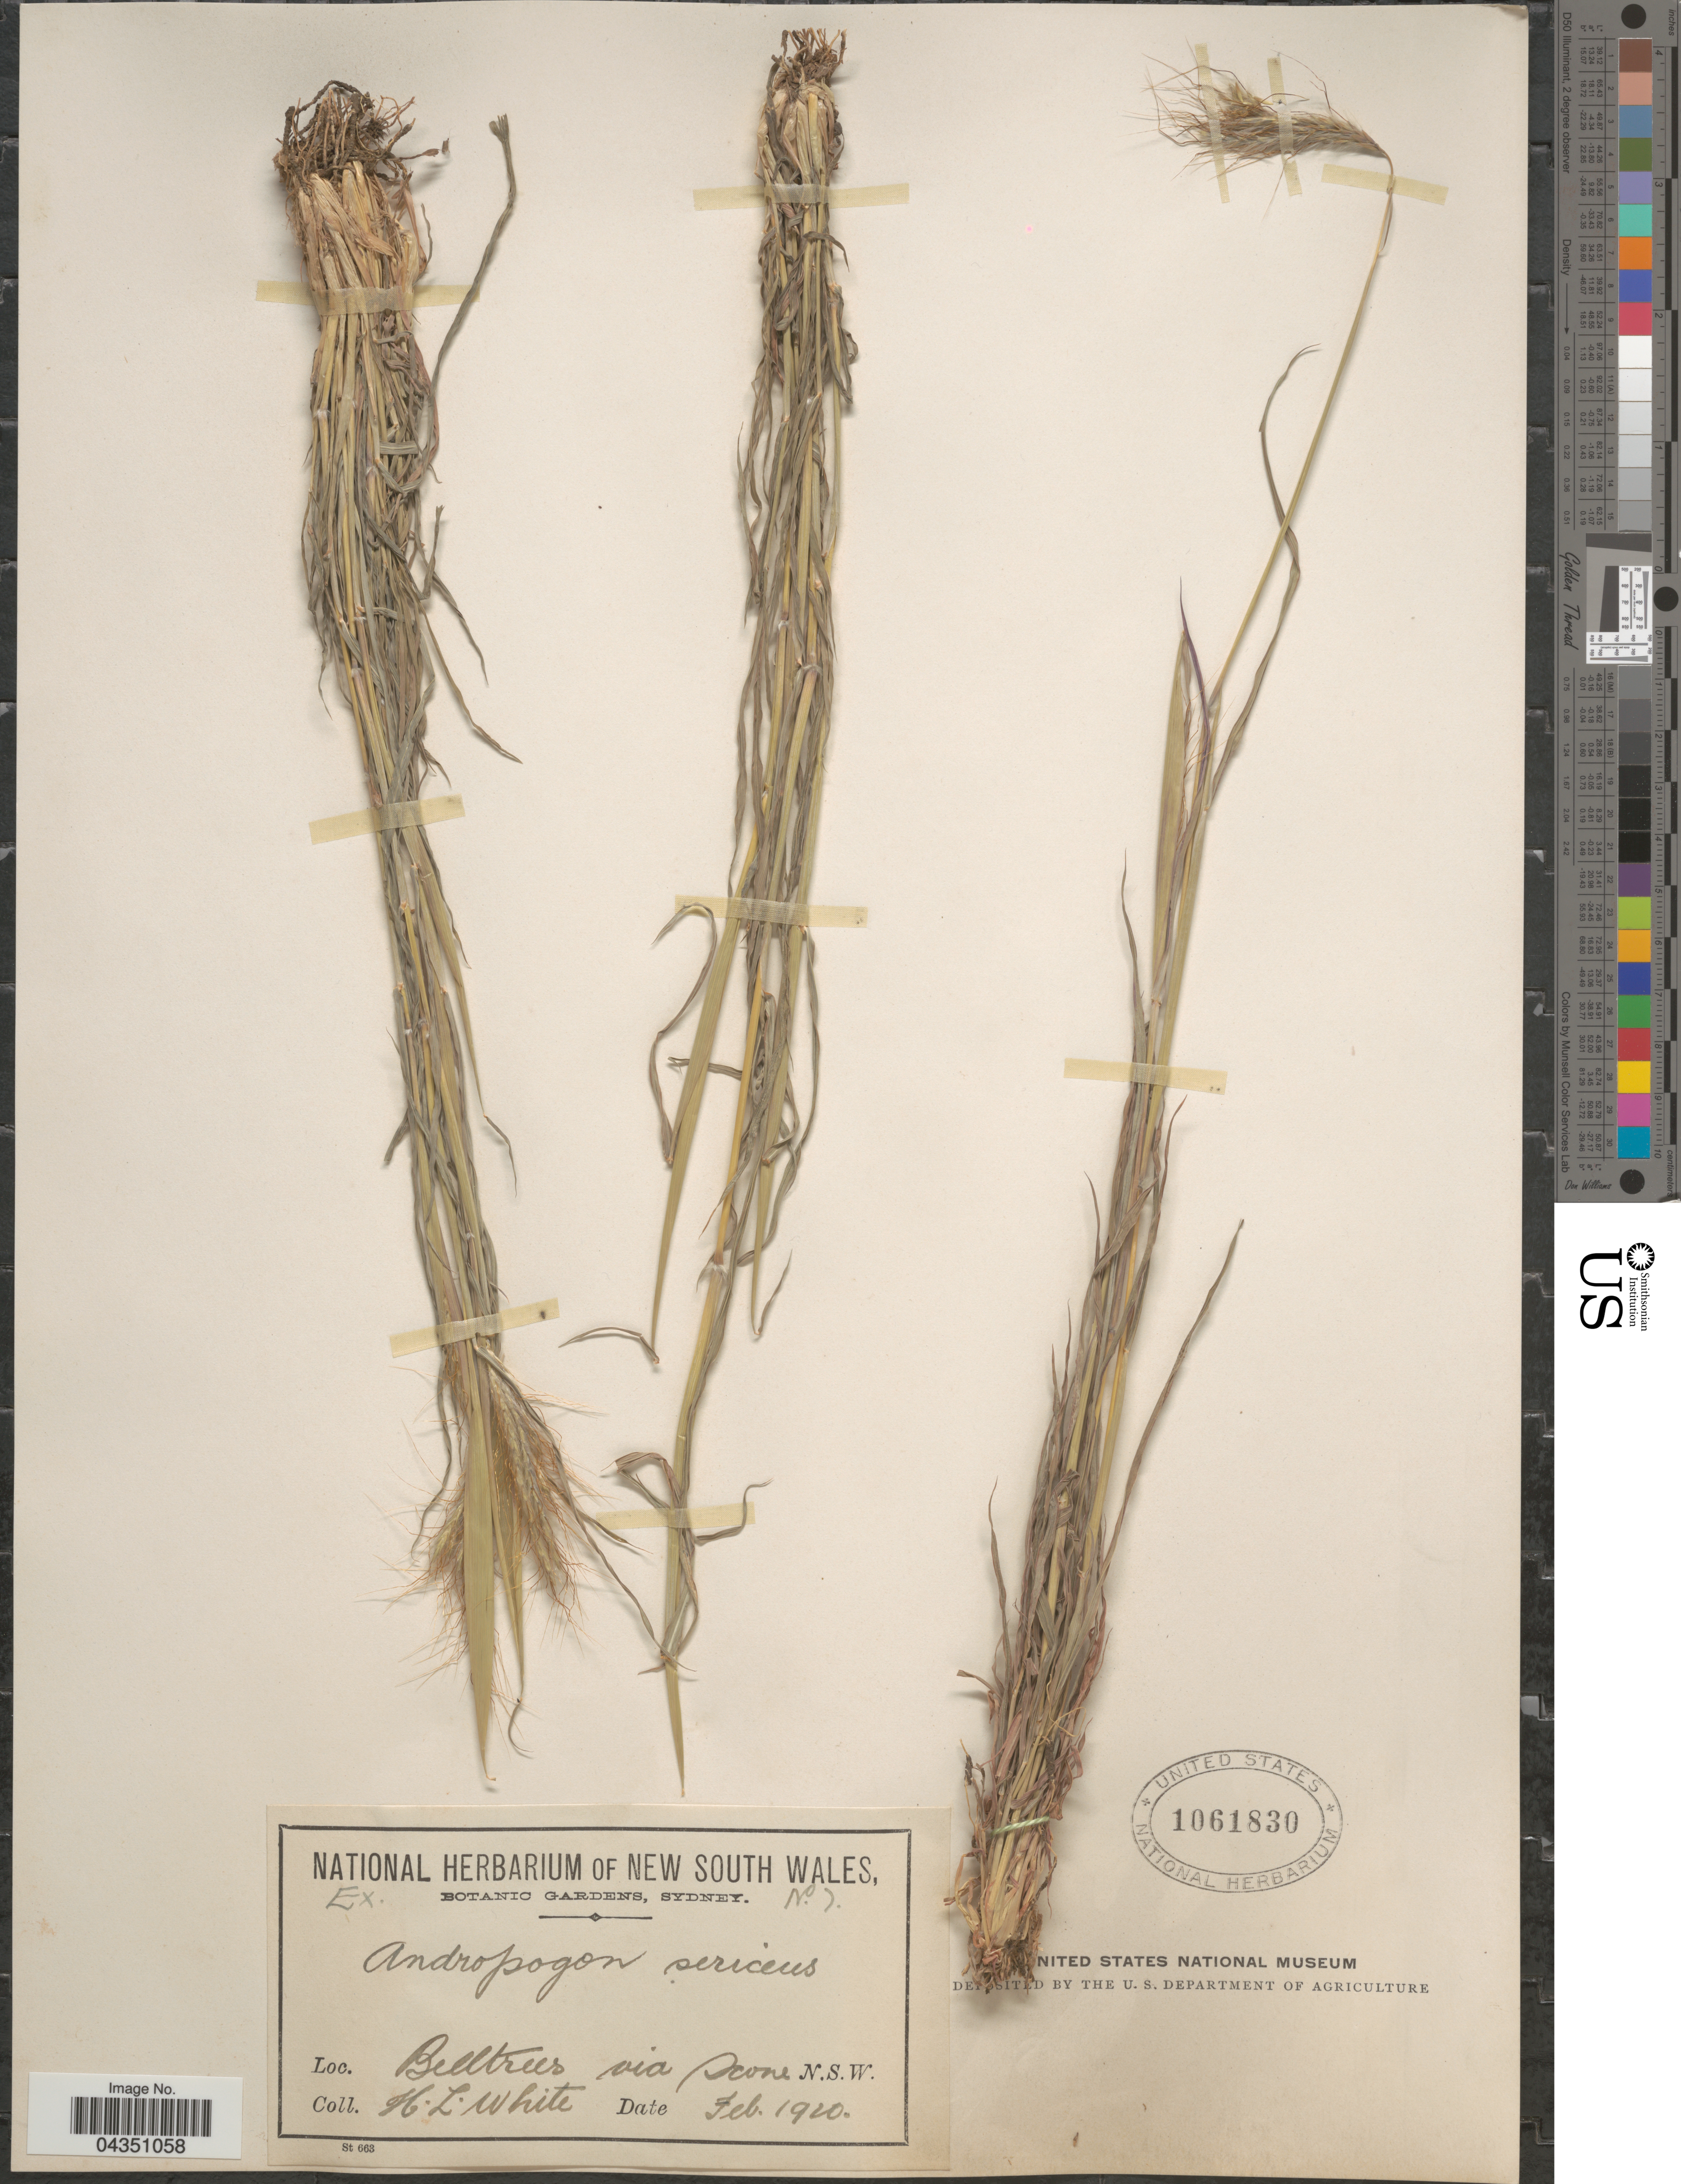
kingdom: Plantae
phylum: Tracheophyta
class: Liliopsida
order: Poales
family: Poaceae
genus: Dichanthium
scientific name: Dichanthium sericeum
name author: (R. Br.) A. Camus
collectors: H. White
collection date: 1920-02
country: Australia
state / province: New South Wales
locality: Belltrees via Scone.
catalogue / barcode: US 1061830